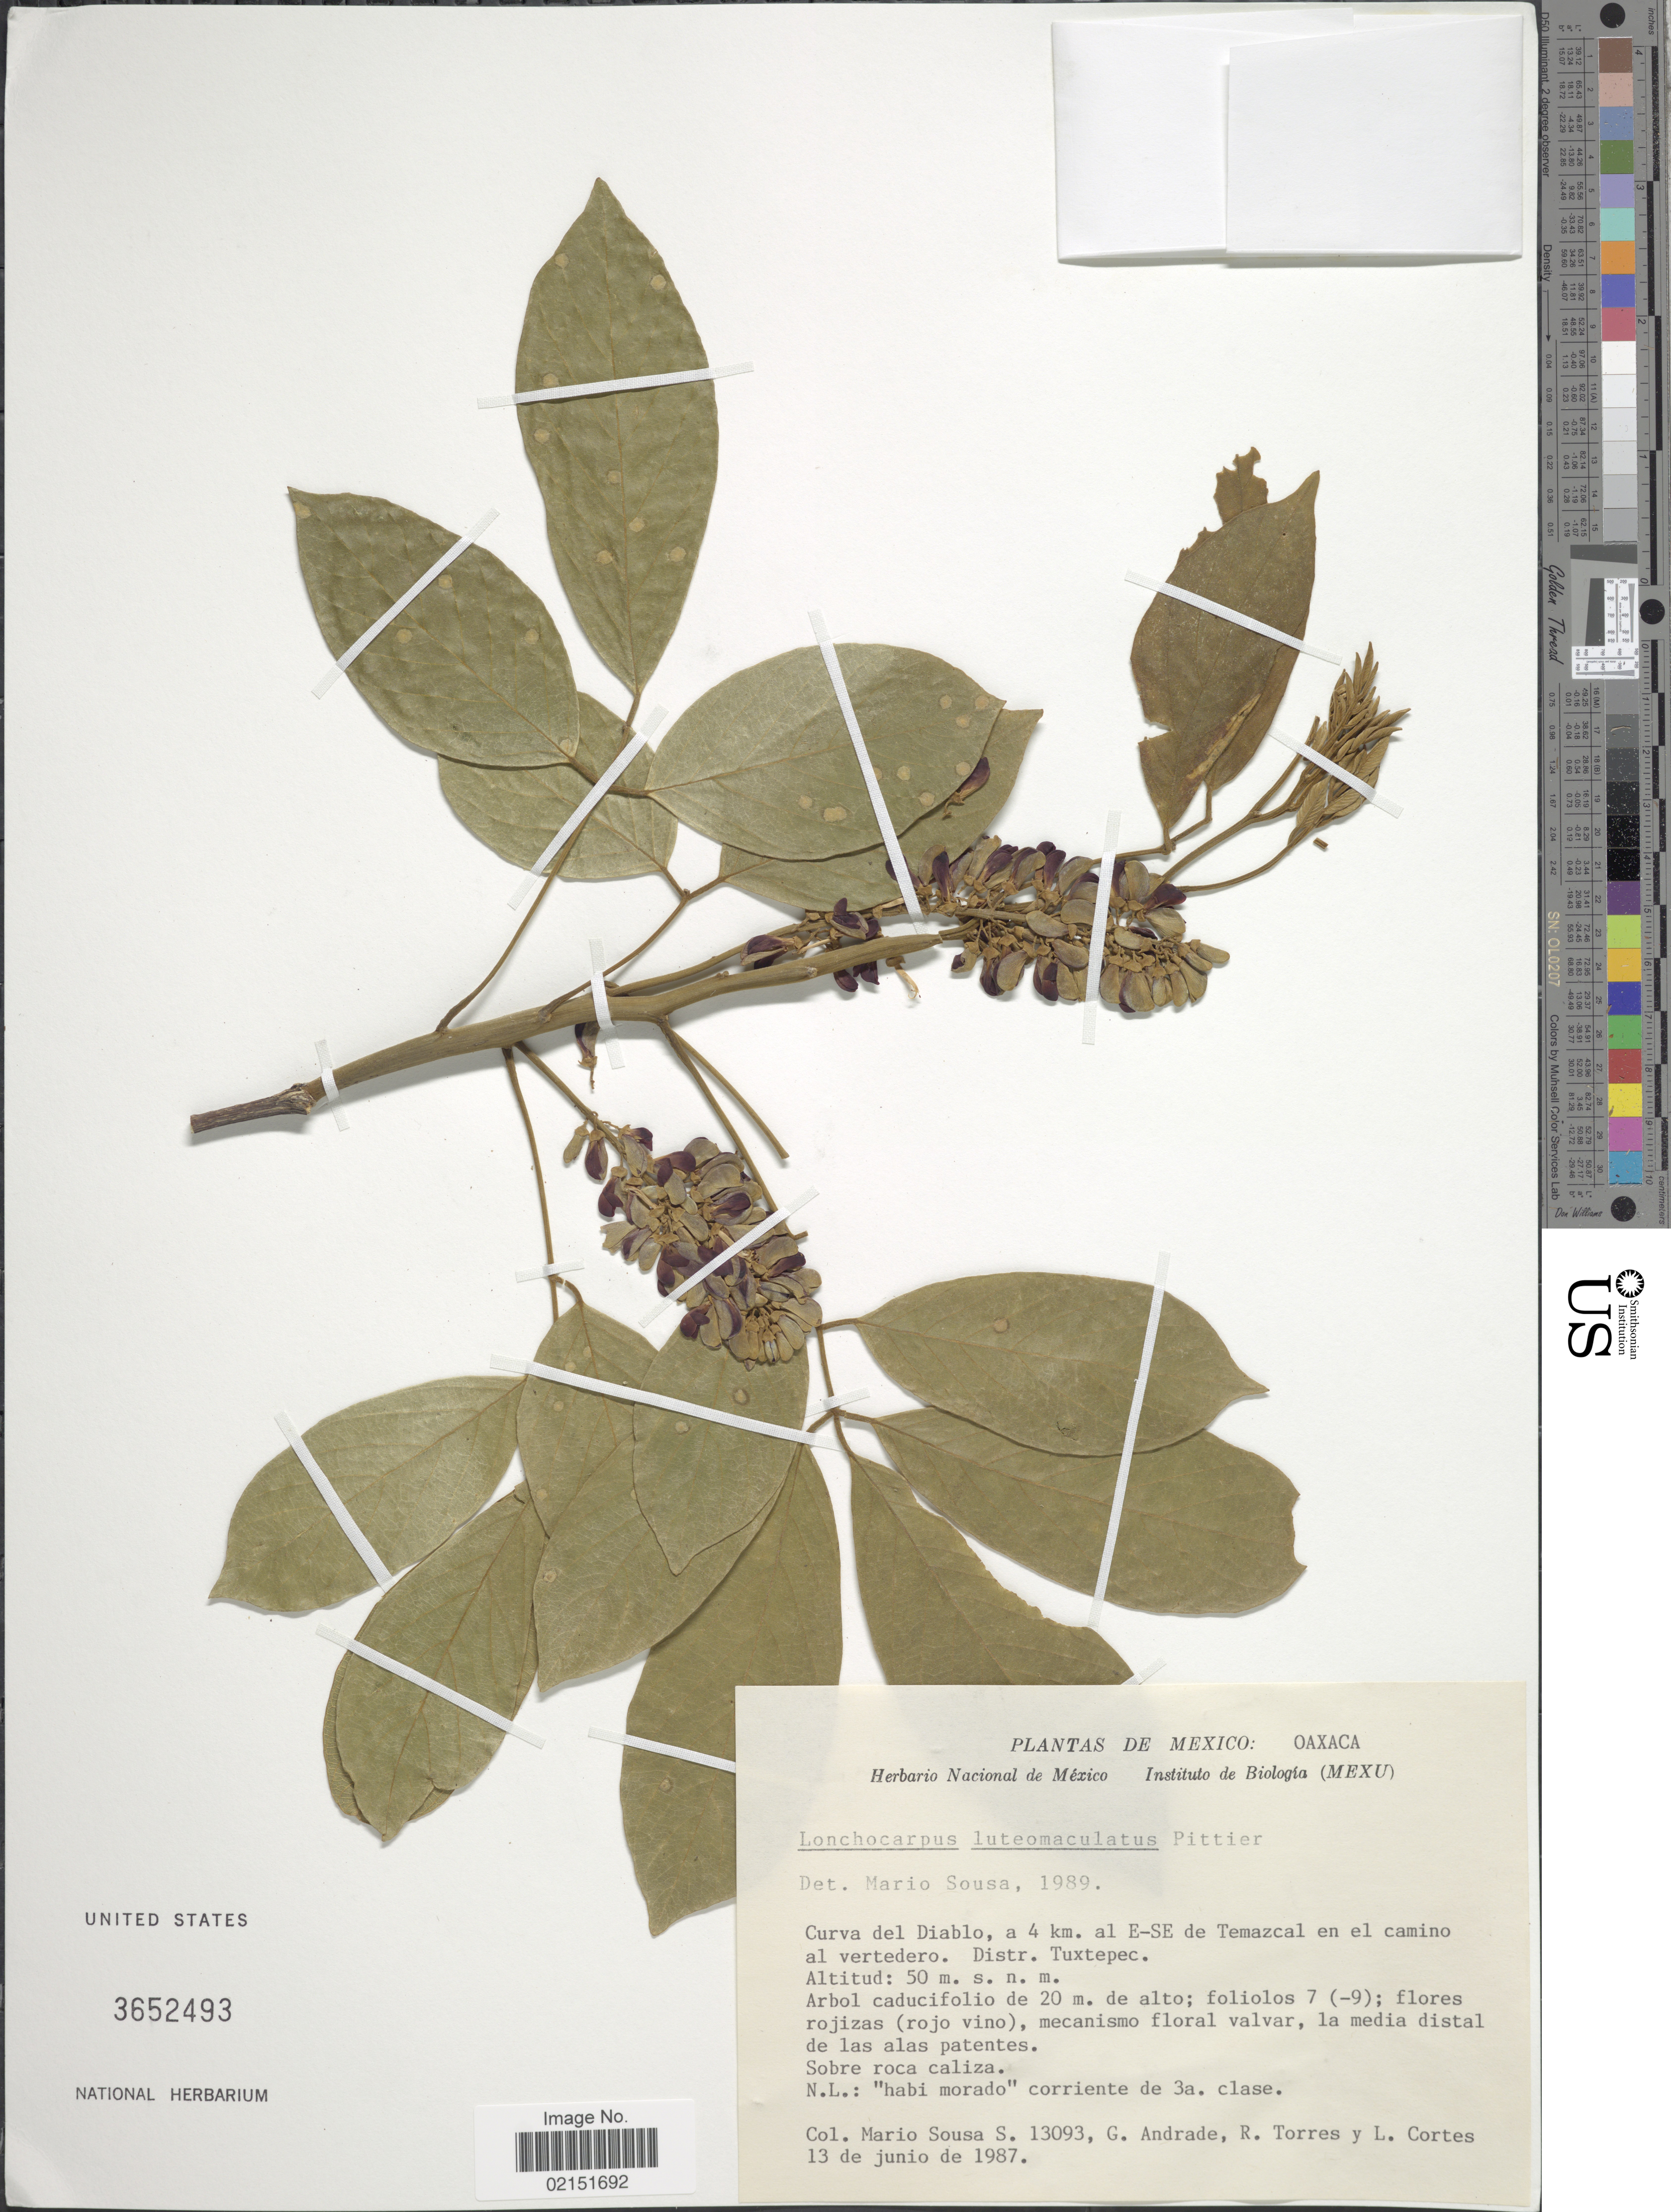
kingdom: Plantae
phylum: Tracheophyta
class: Magnoliopsida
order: Fabales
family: Fabaceae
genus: Lonchocarpus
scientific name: Lonchocarpus luteomaculatus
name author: Pittier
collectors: M. Sousa S., G. Andrade, R. Torres & L. Cortes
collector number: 13093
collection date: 1987-06-13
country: Mexico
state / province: Oaxaca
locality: Curva del Diablo, a 4 km. al E-SE de Temazcal en el camino al vertedero, Distr. Tuxtepec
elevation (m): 50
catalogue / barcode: US 3652493